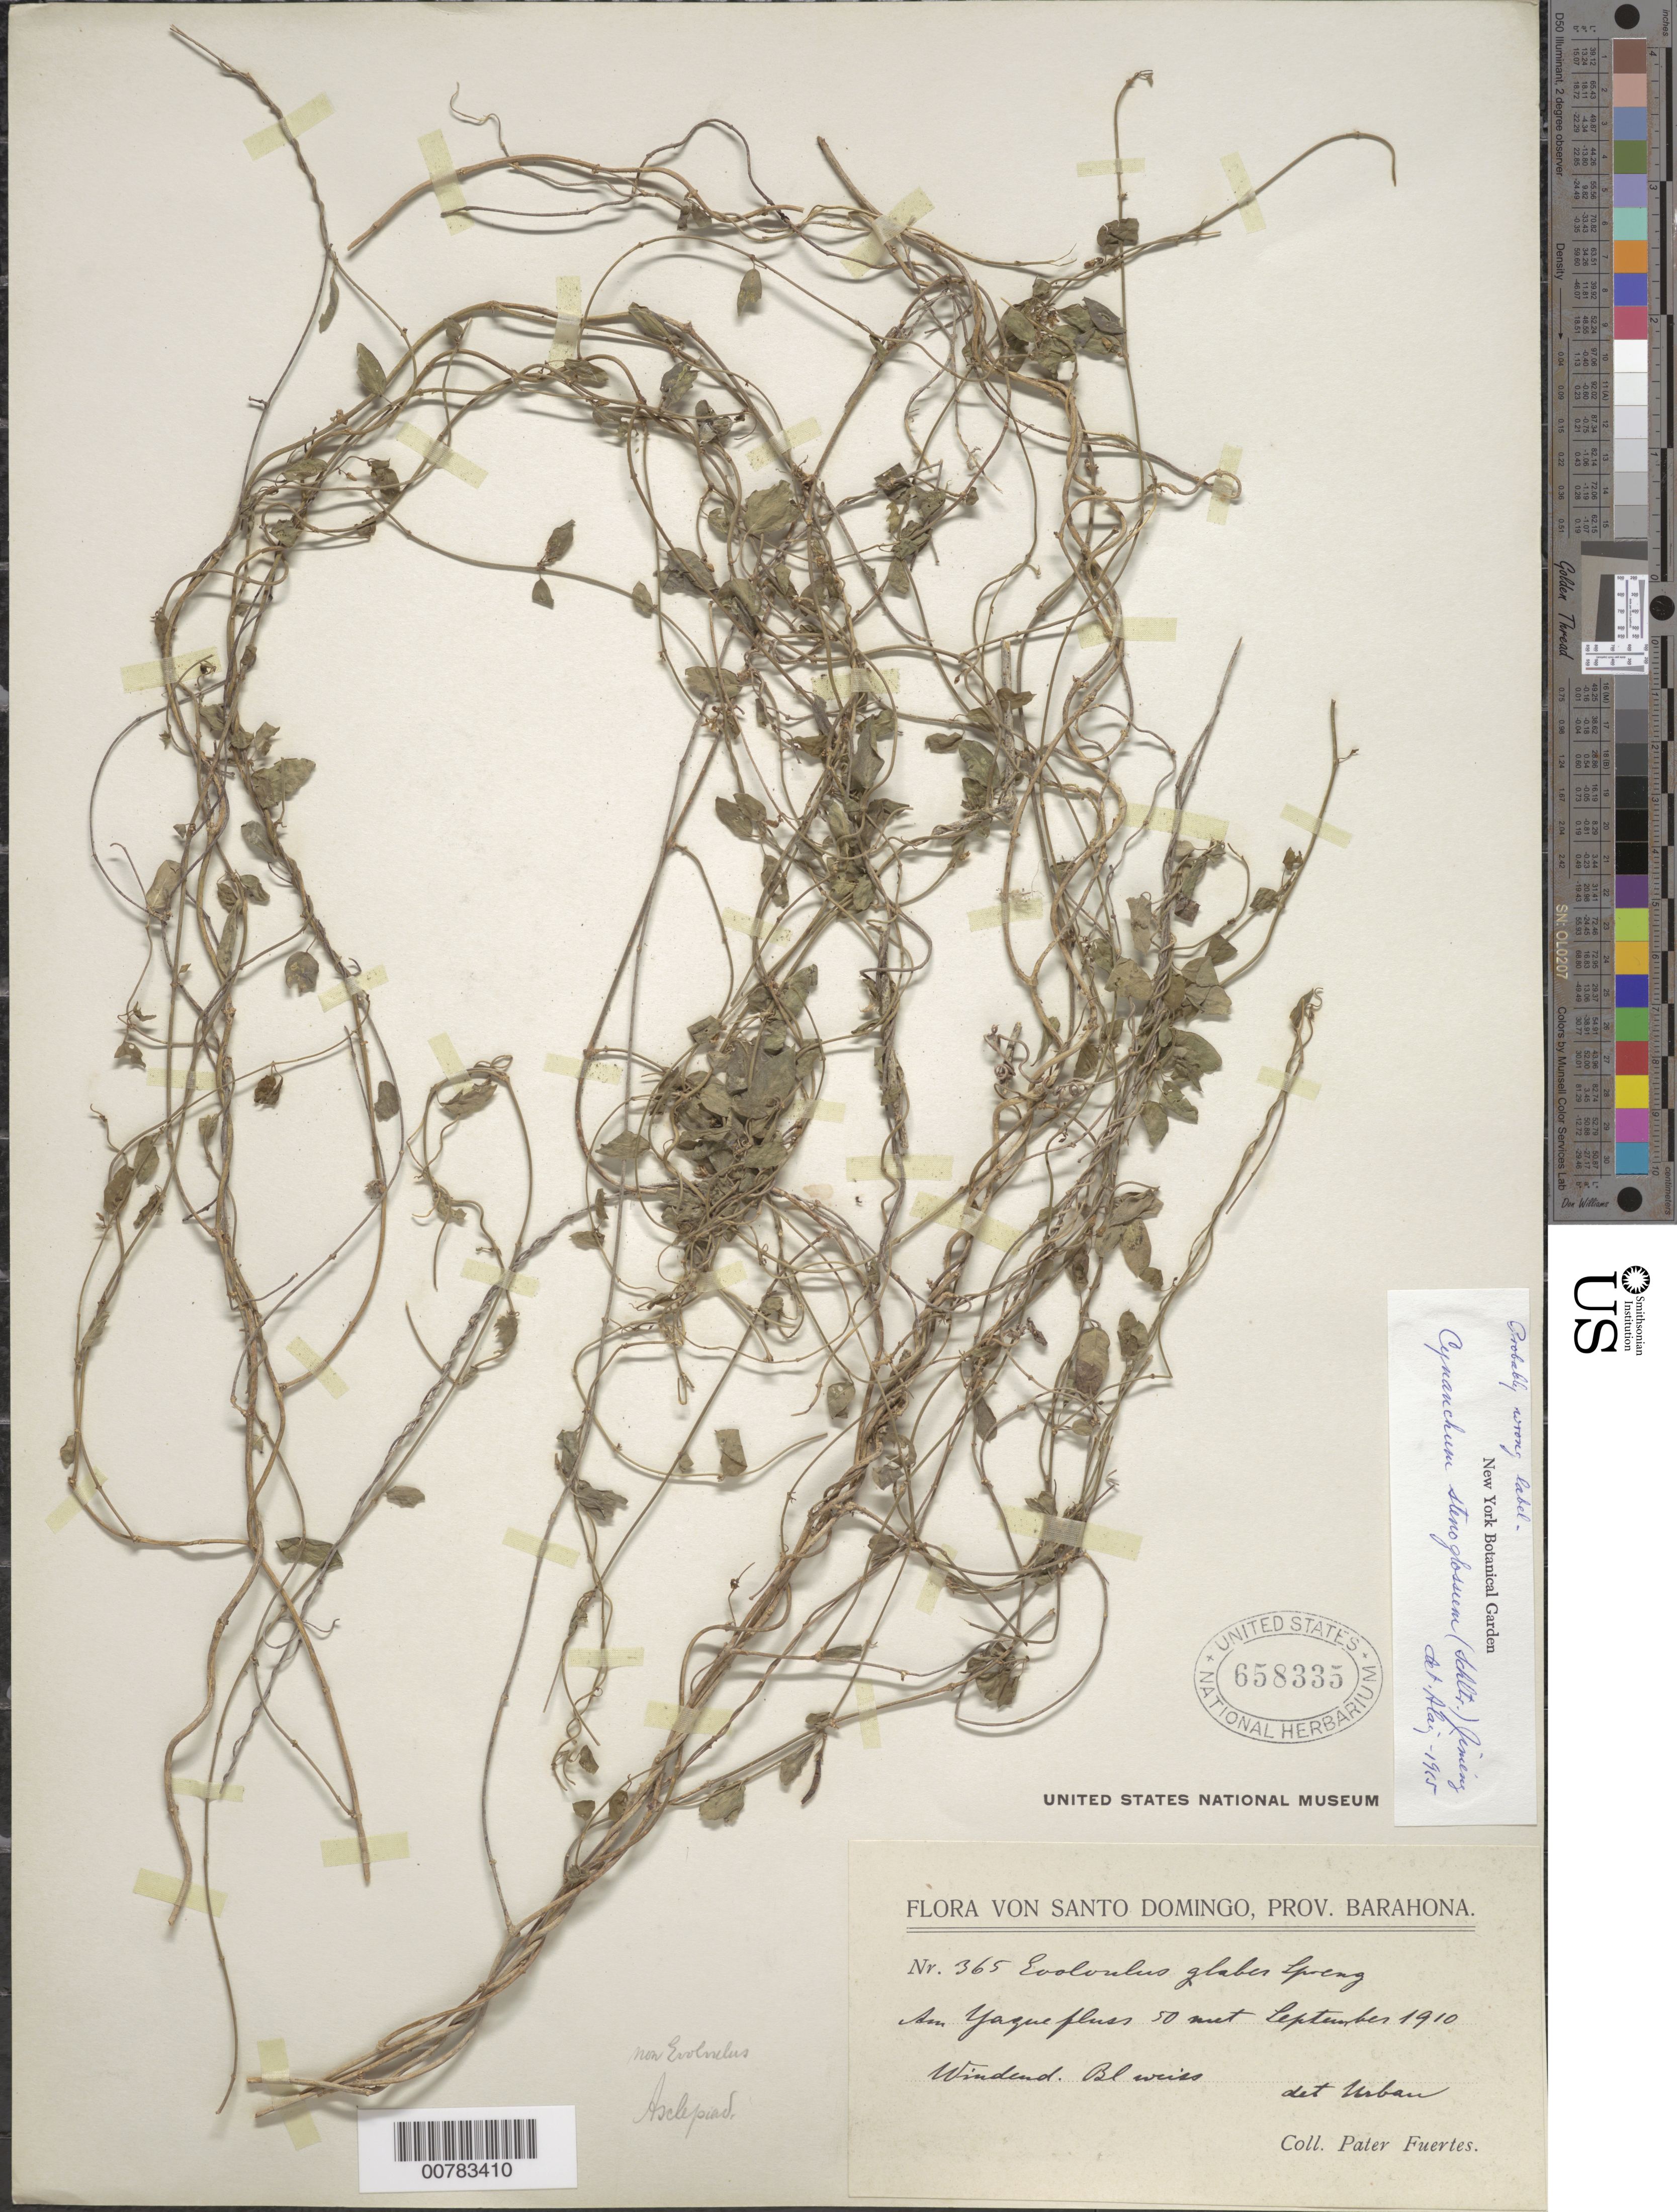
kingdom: Plantae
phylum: Tracheophyta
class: Magnoliopsida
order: Gentianales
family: Apocynaceae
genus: Metastelma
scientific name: Metastelma stenoglossum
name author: Schltr.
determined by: Liogier, Alain H.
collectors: M. D. Fuertes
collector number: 365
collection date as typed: Sep 1910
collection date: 1910-09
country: Dominican Republic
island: Hispaniola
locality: Am Yaque fluss, "windend".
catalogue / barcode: US 658335